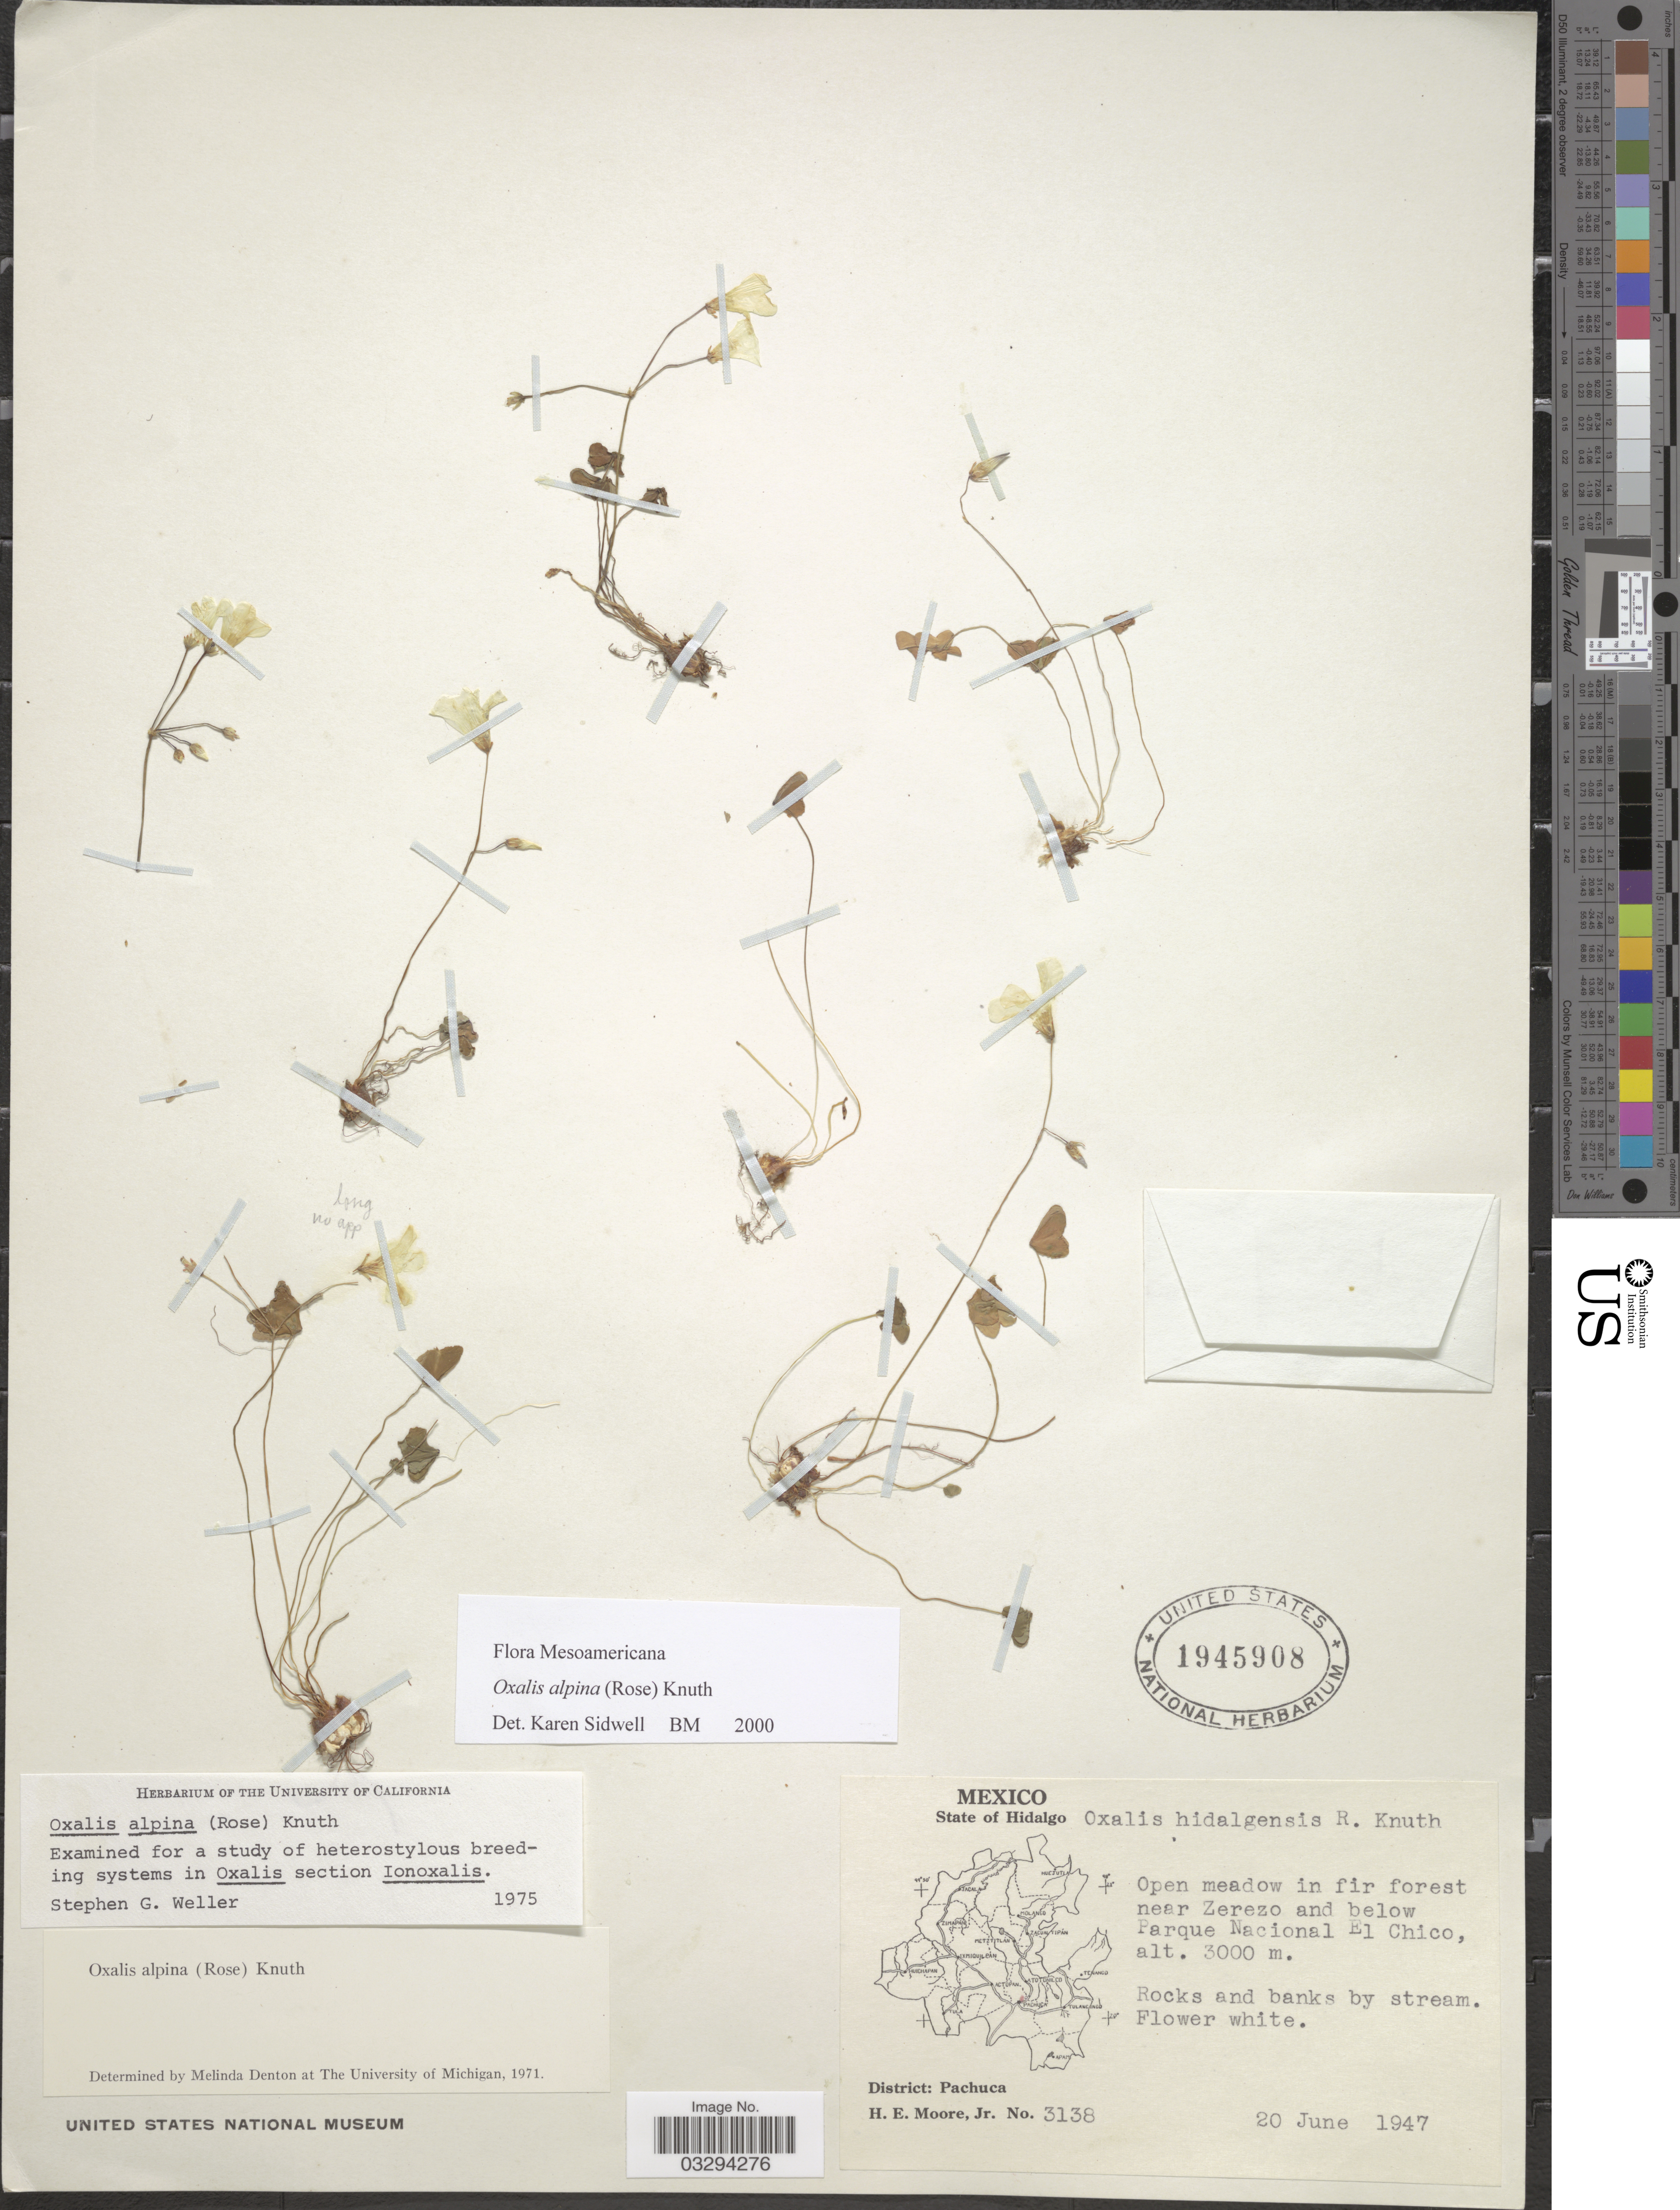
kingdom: Plantae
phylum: Tracheophyta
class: Magnoliopsida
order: Oxalidales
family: Oxalidaceae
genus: Oxalis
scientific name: Oxalis alpina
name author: (Rose) R. Knuth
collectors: H. Moore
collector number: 3138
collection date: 1947-06-20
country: Mexico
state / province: Hidalgo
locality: Open meadow in fir forest near Zerezo and below Parque Nacional El Chico.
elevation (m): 3000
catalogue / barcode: US 1945908